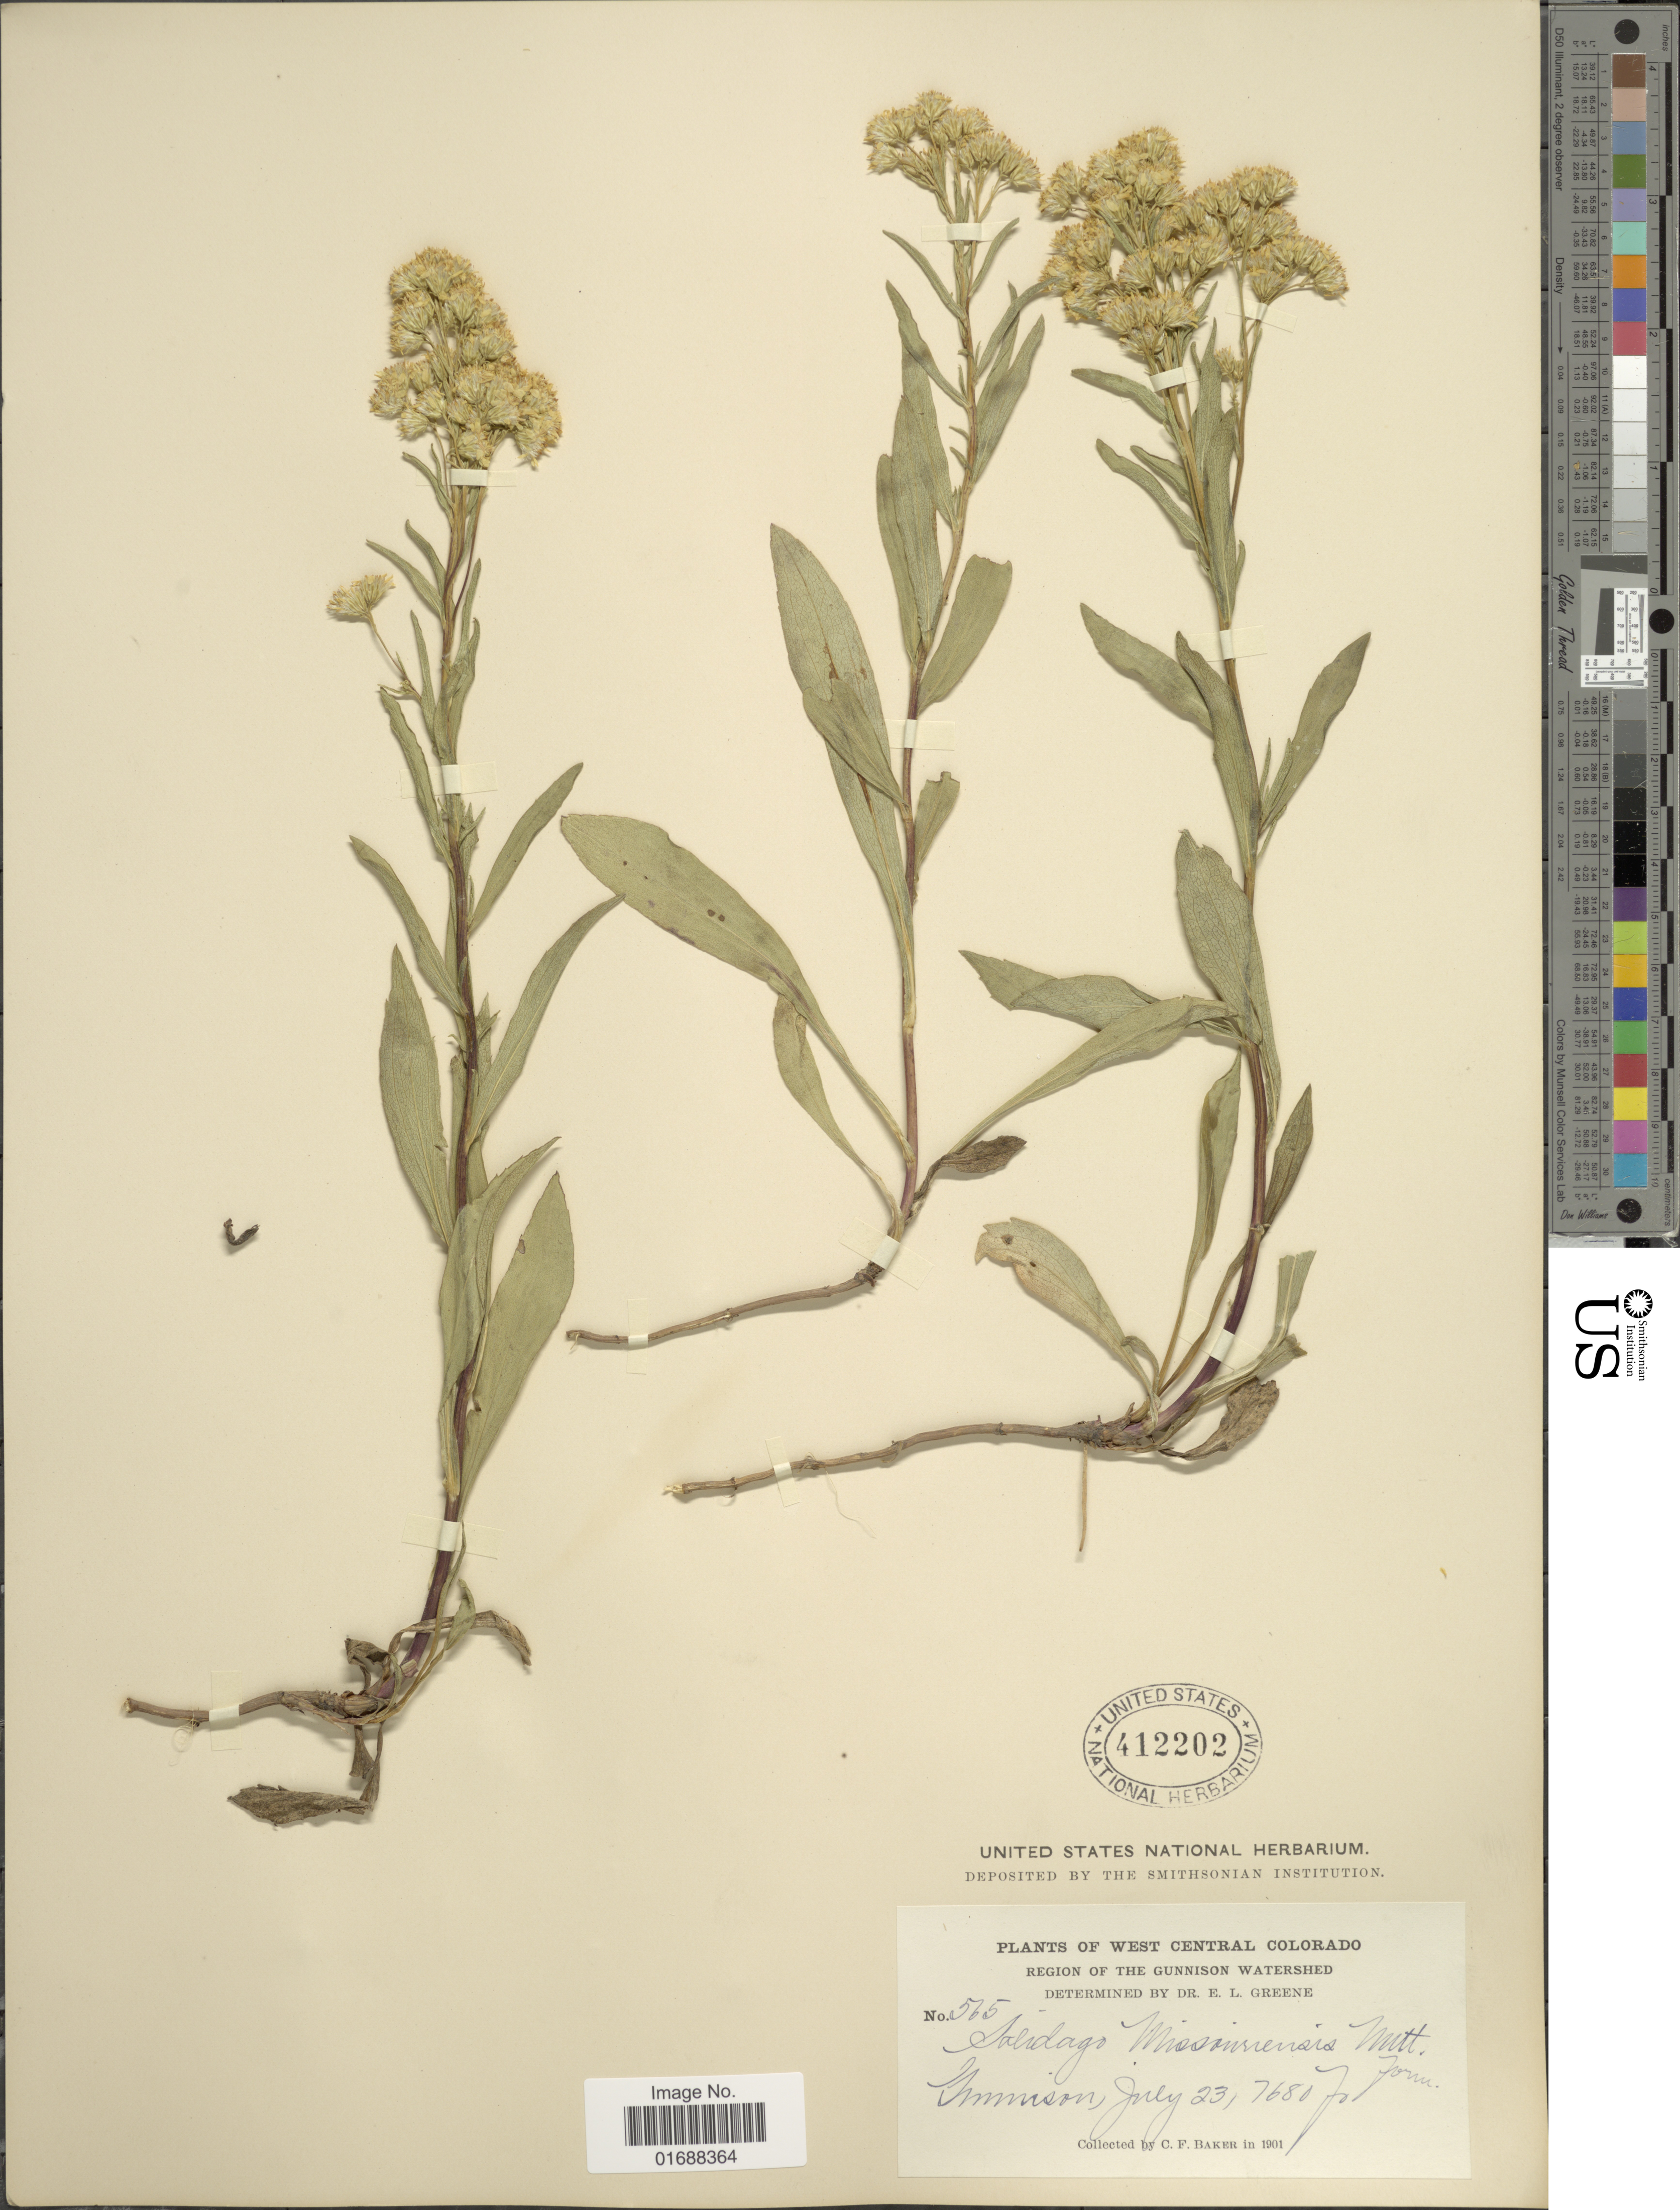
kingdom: Plantae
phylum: Tracheophyta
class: Magnoliopsida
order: Asterales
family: Asteraceae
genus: Solidago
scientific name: Solidago missouriensis var. missouriensis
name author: Nutt.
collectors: C. F. Baker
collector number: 565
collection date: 1901-07-23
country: United States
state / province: Colorado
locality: West Central Colorado, Region of the Gunnison Watershed. Gunnison.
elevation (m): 2341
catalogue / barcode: US 412202